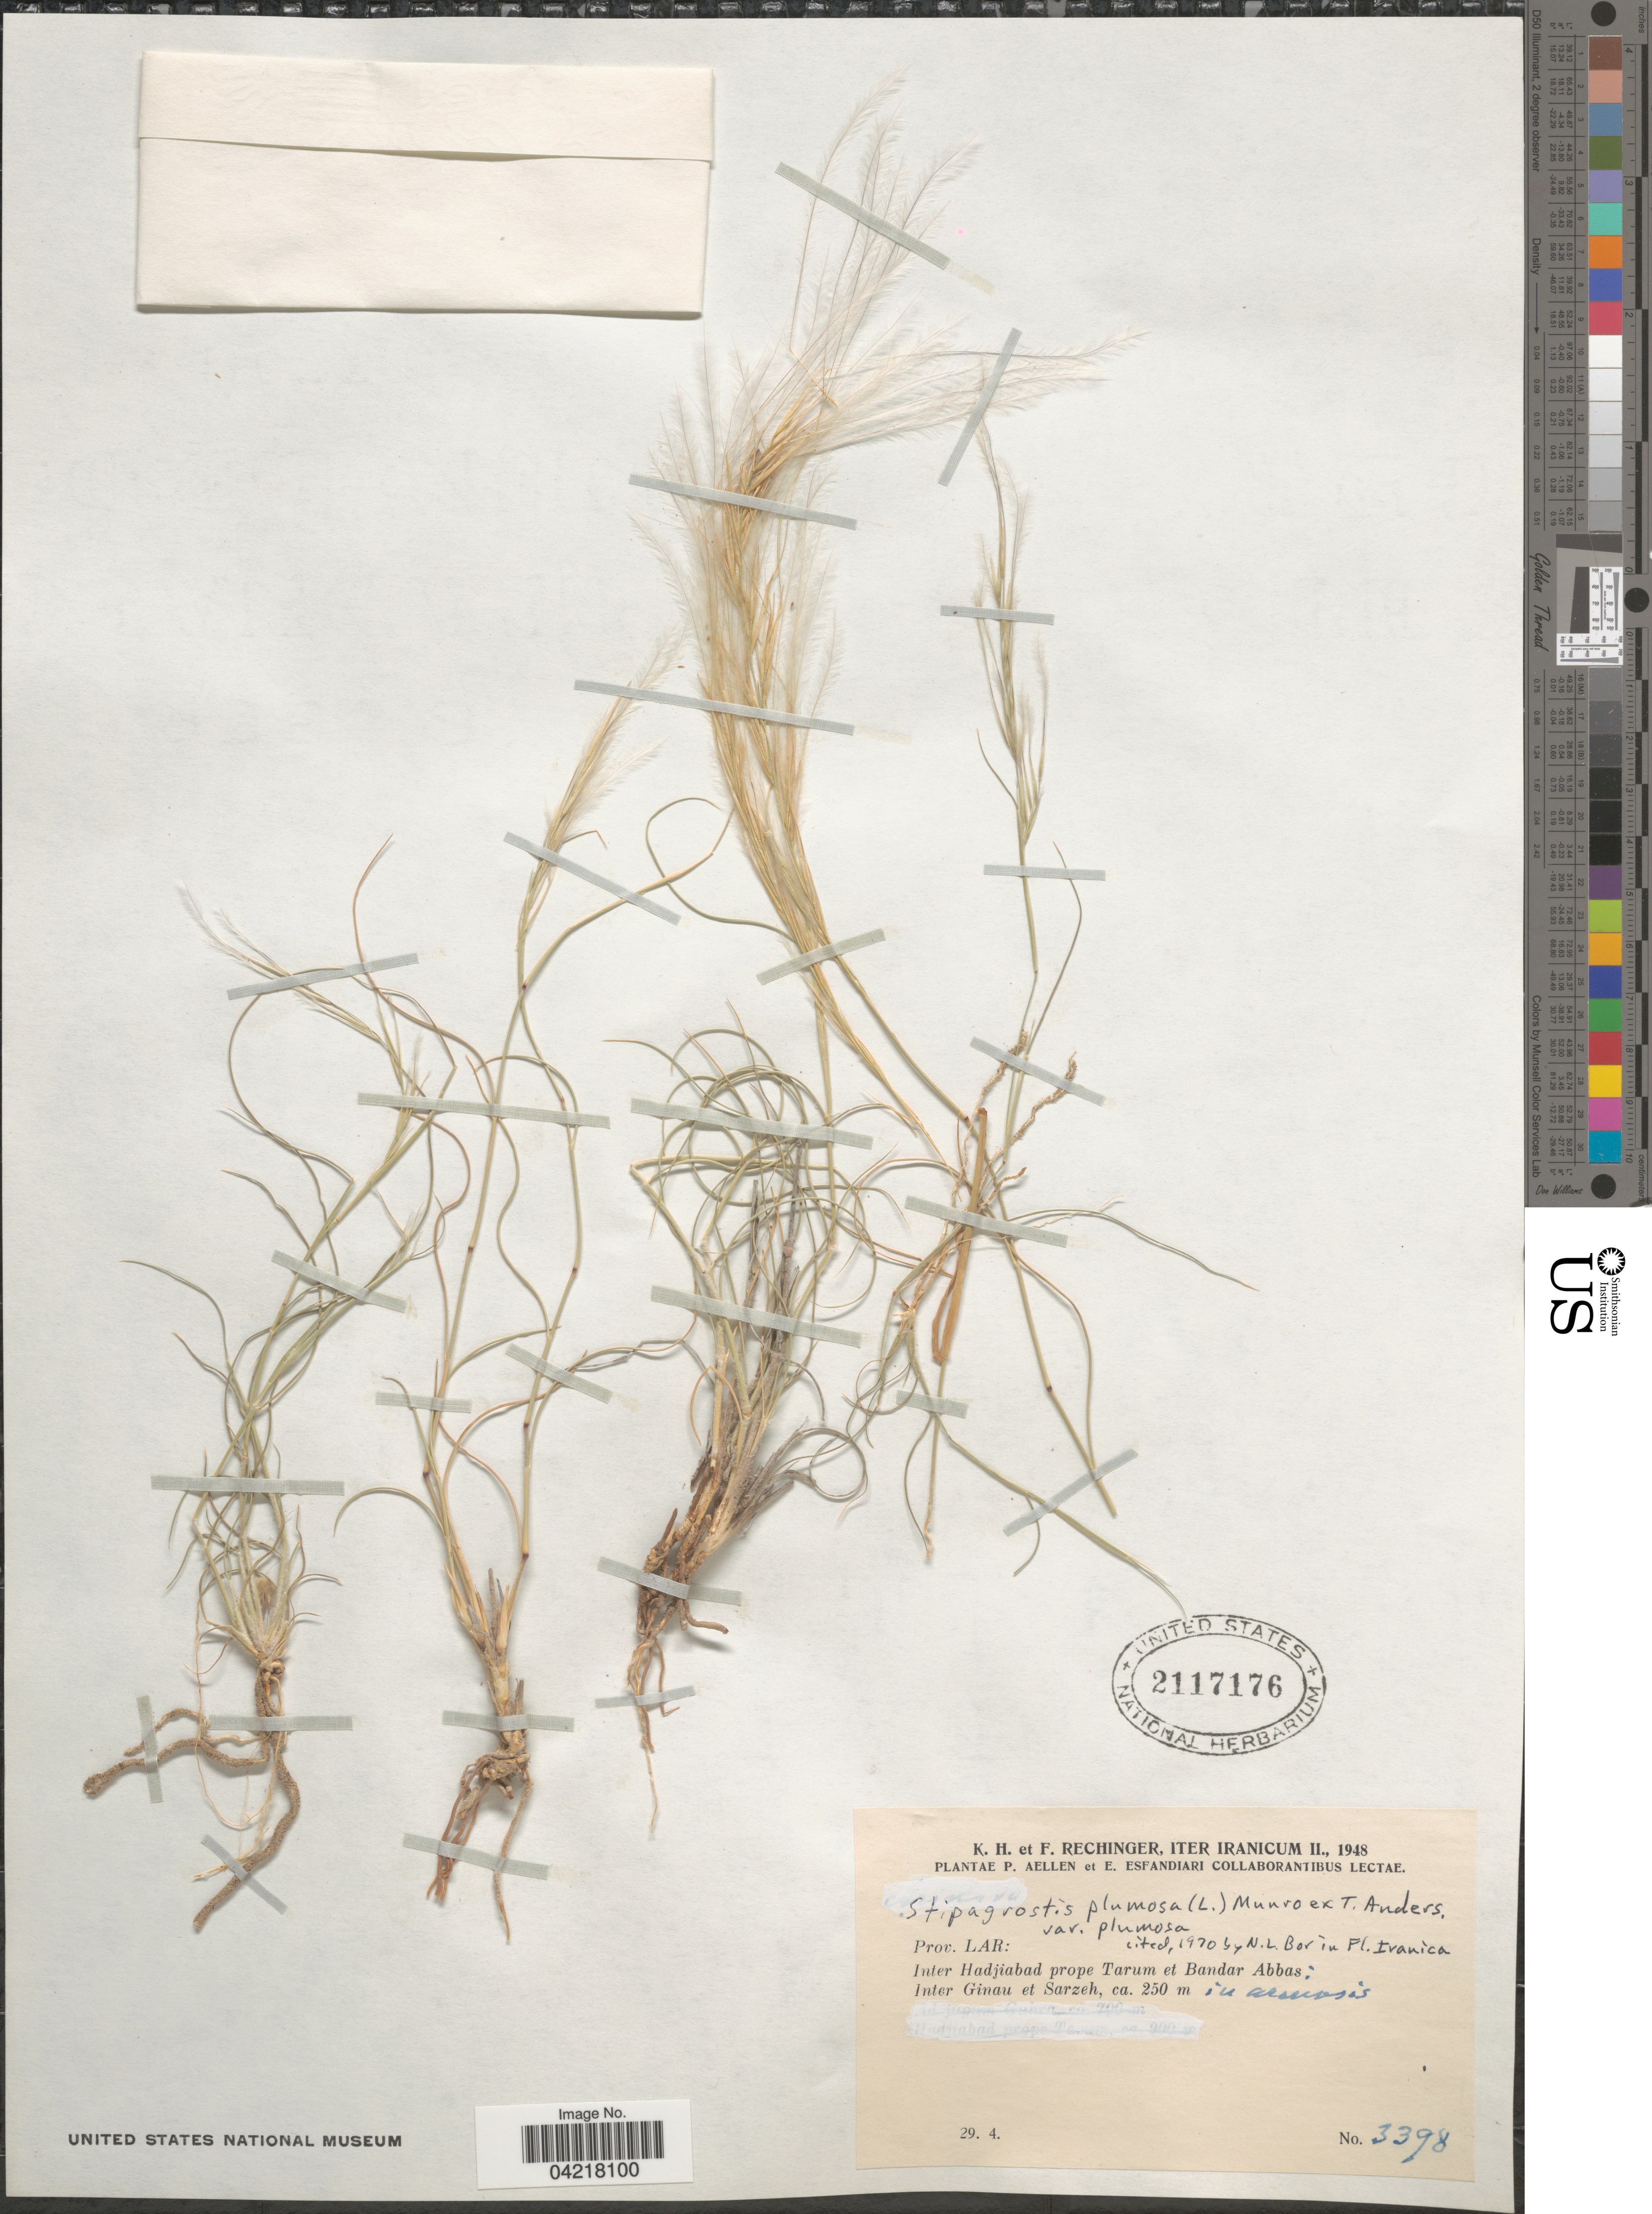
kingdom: Plantae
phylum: Tracheophyta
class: Liliopsida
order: Poales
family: Poaceae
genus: Stipagrostis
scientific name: Stipagrostis plumosa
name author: (L.) Munro ex T. Anderson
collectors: K. H. Rechinger & F. Rechinger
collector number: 3398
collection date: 1948-04-29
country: Iran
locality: Iter Iranicum II., 1948. Prov. Lar: Inter Hadjiabad prope Tarum et Bandar Abbas: Inter Ginau et Sarzeh, in arenosis.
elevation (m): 250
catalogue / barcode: US 2117176